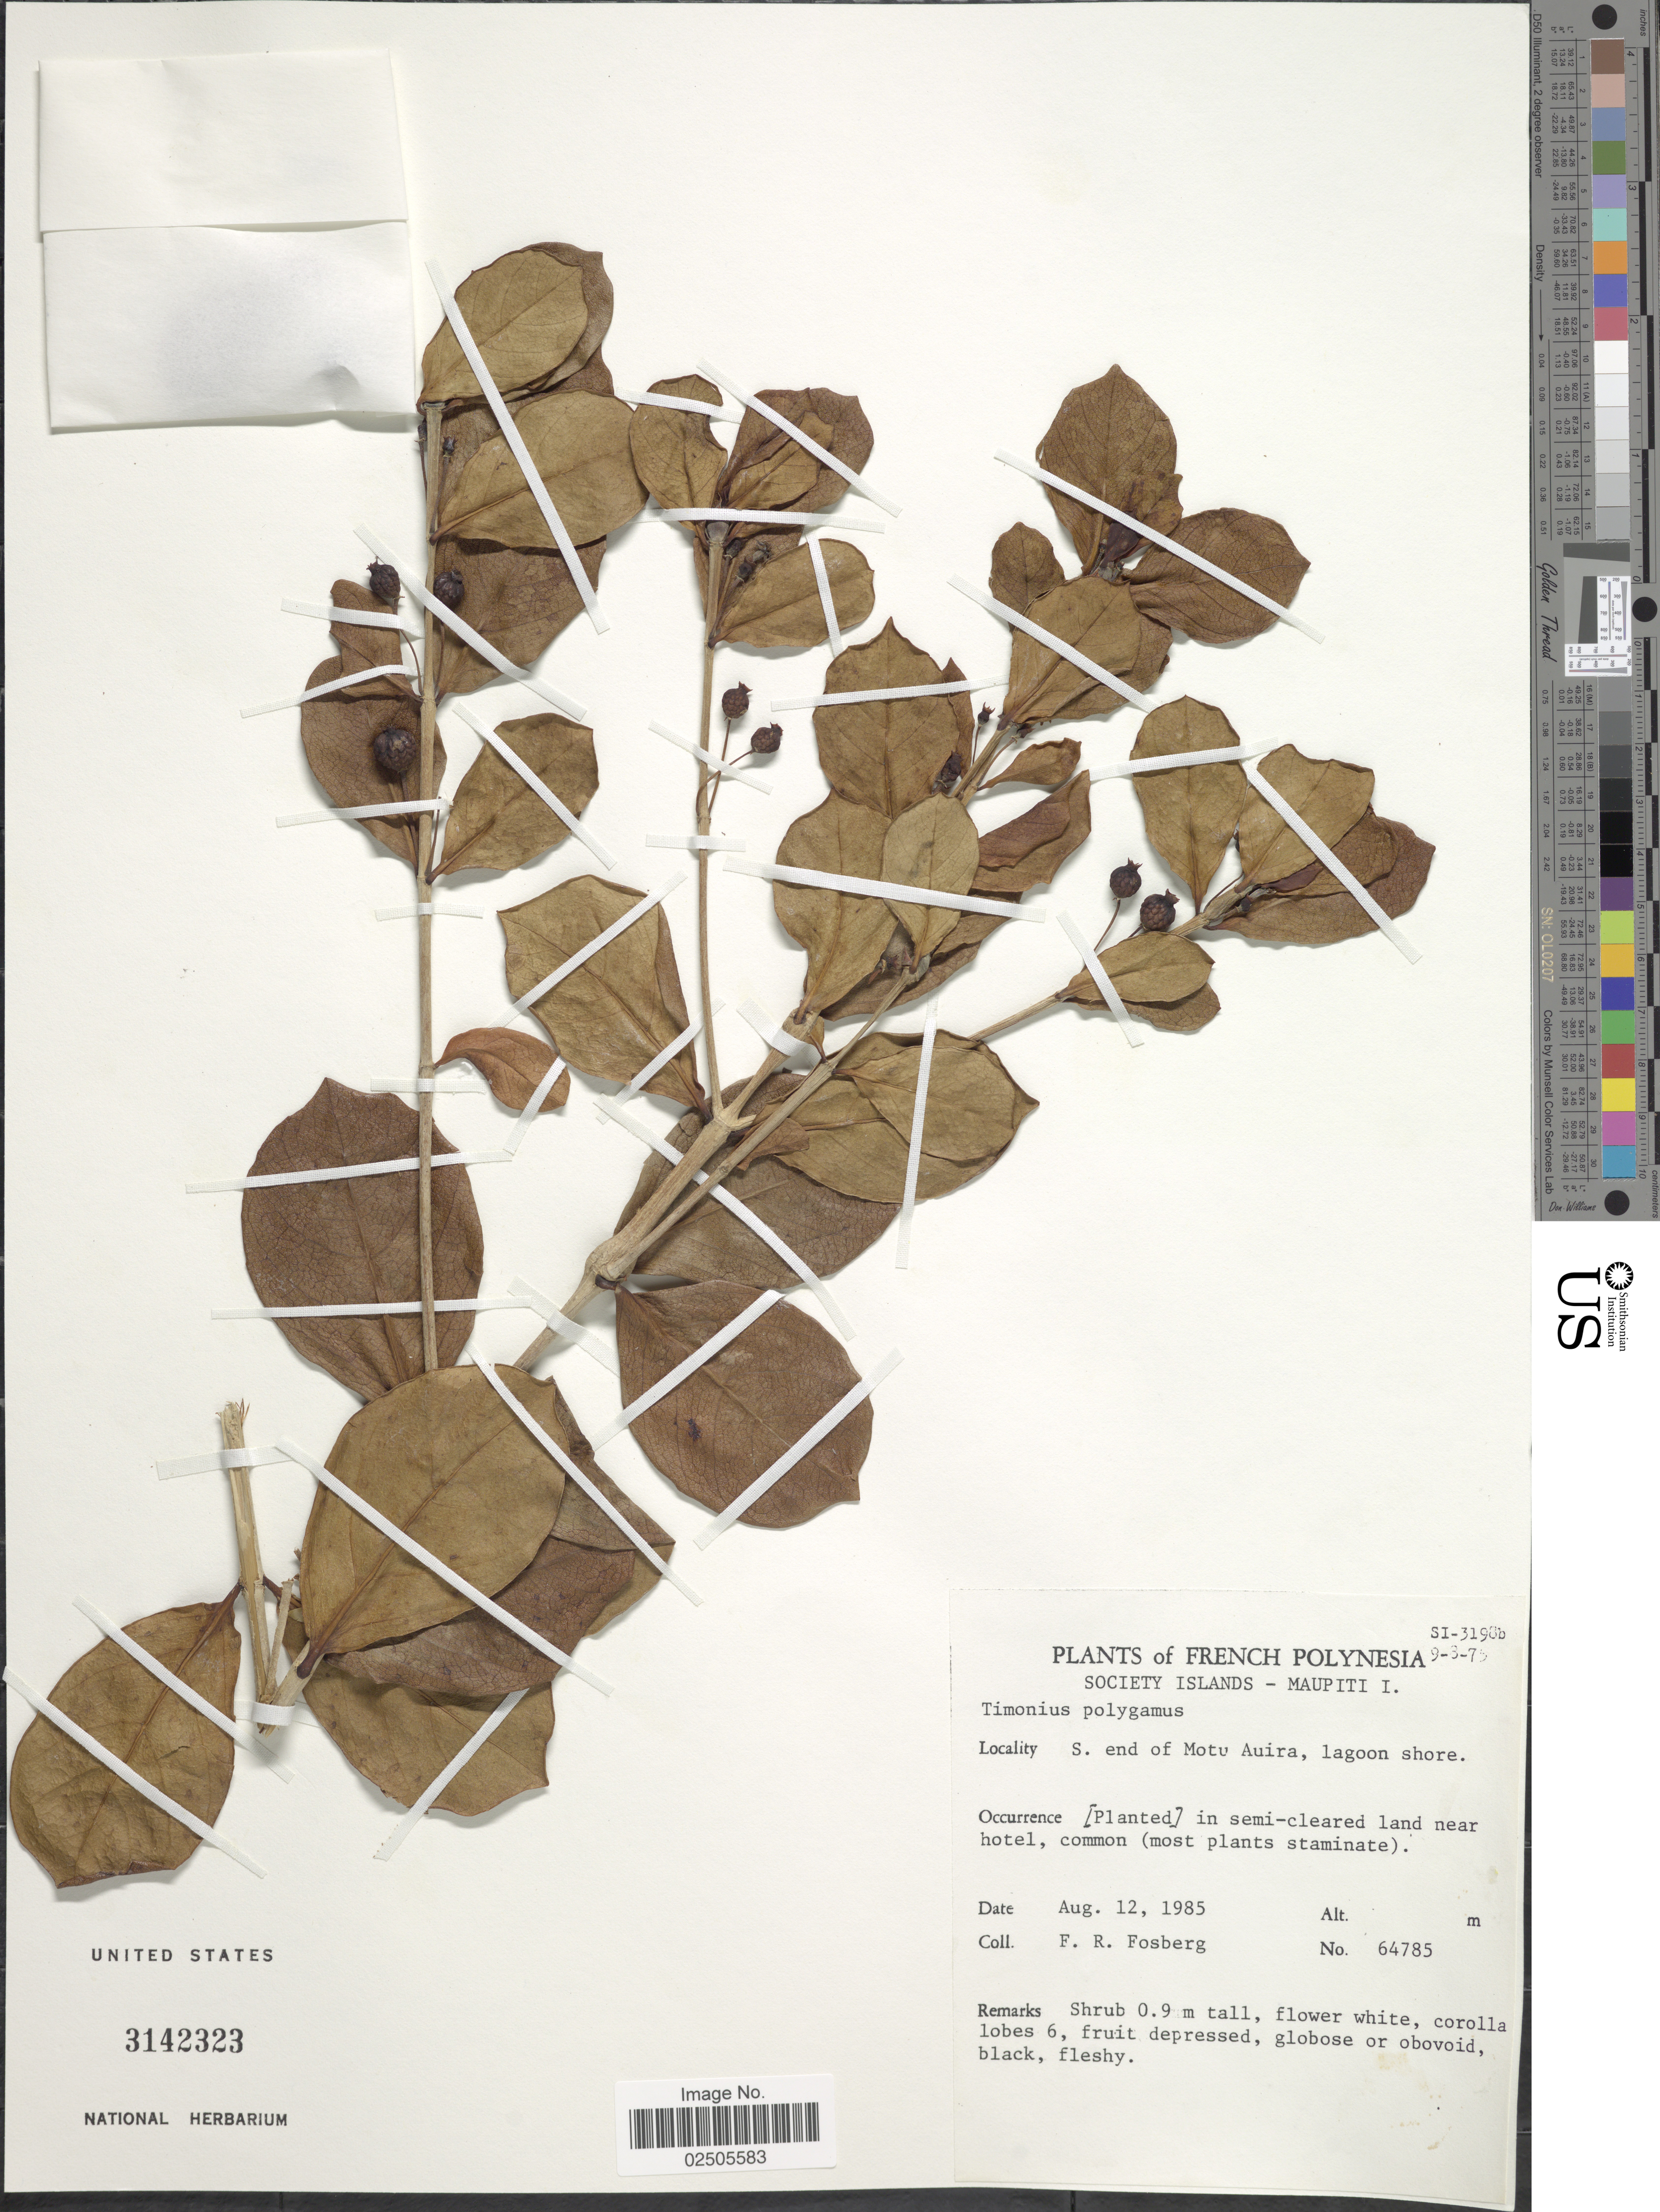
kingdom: Plantae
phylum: Tracheophyta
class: Magnoliopsida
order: Gentianales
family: Rubiaceae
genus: Timonius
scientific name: Timonius polygamus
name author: (G. Forst.) Rob.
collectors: F. R. Fosberg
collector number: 64785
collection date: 1985-08-12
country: French Polynesia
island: Maupiti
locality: Society Islands - Maupiti I., S. end of Motu Auira, lagoon shore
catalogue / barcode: US 3142323